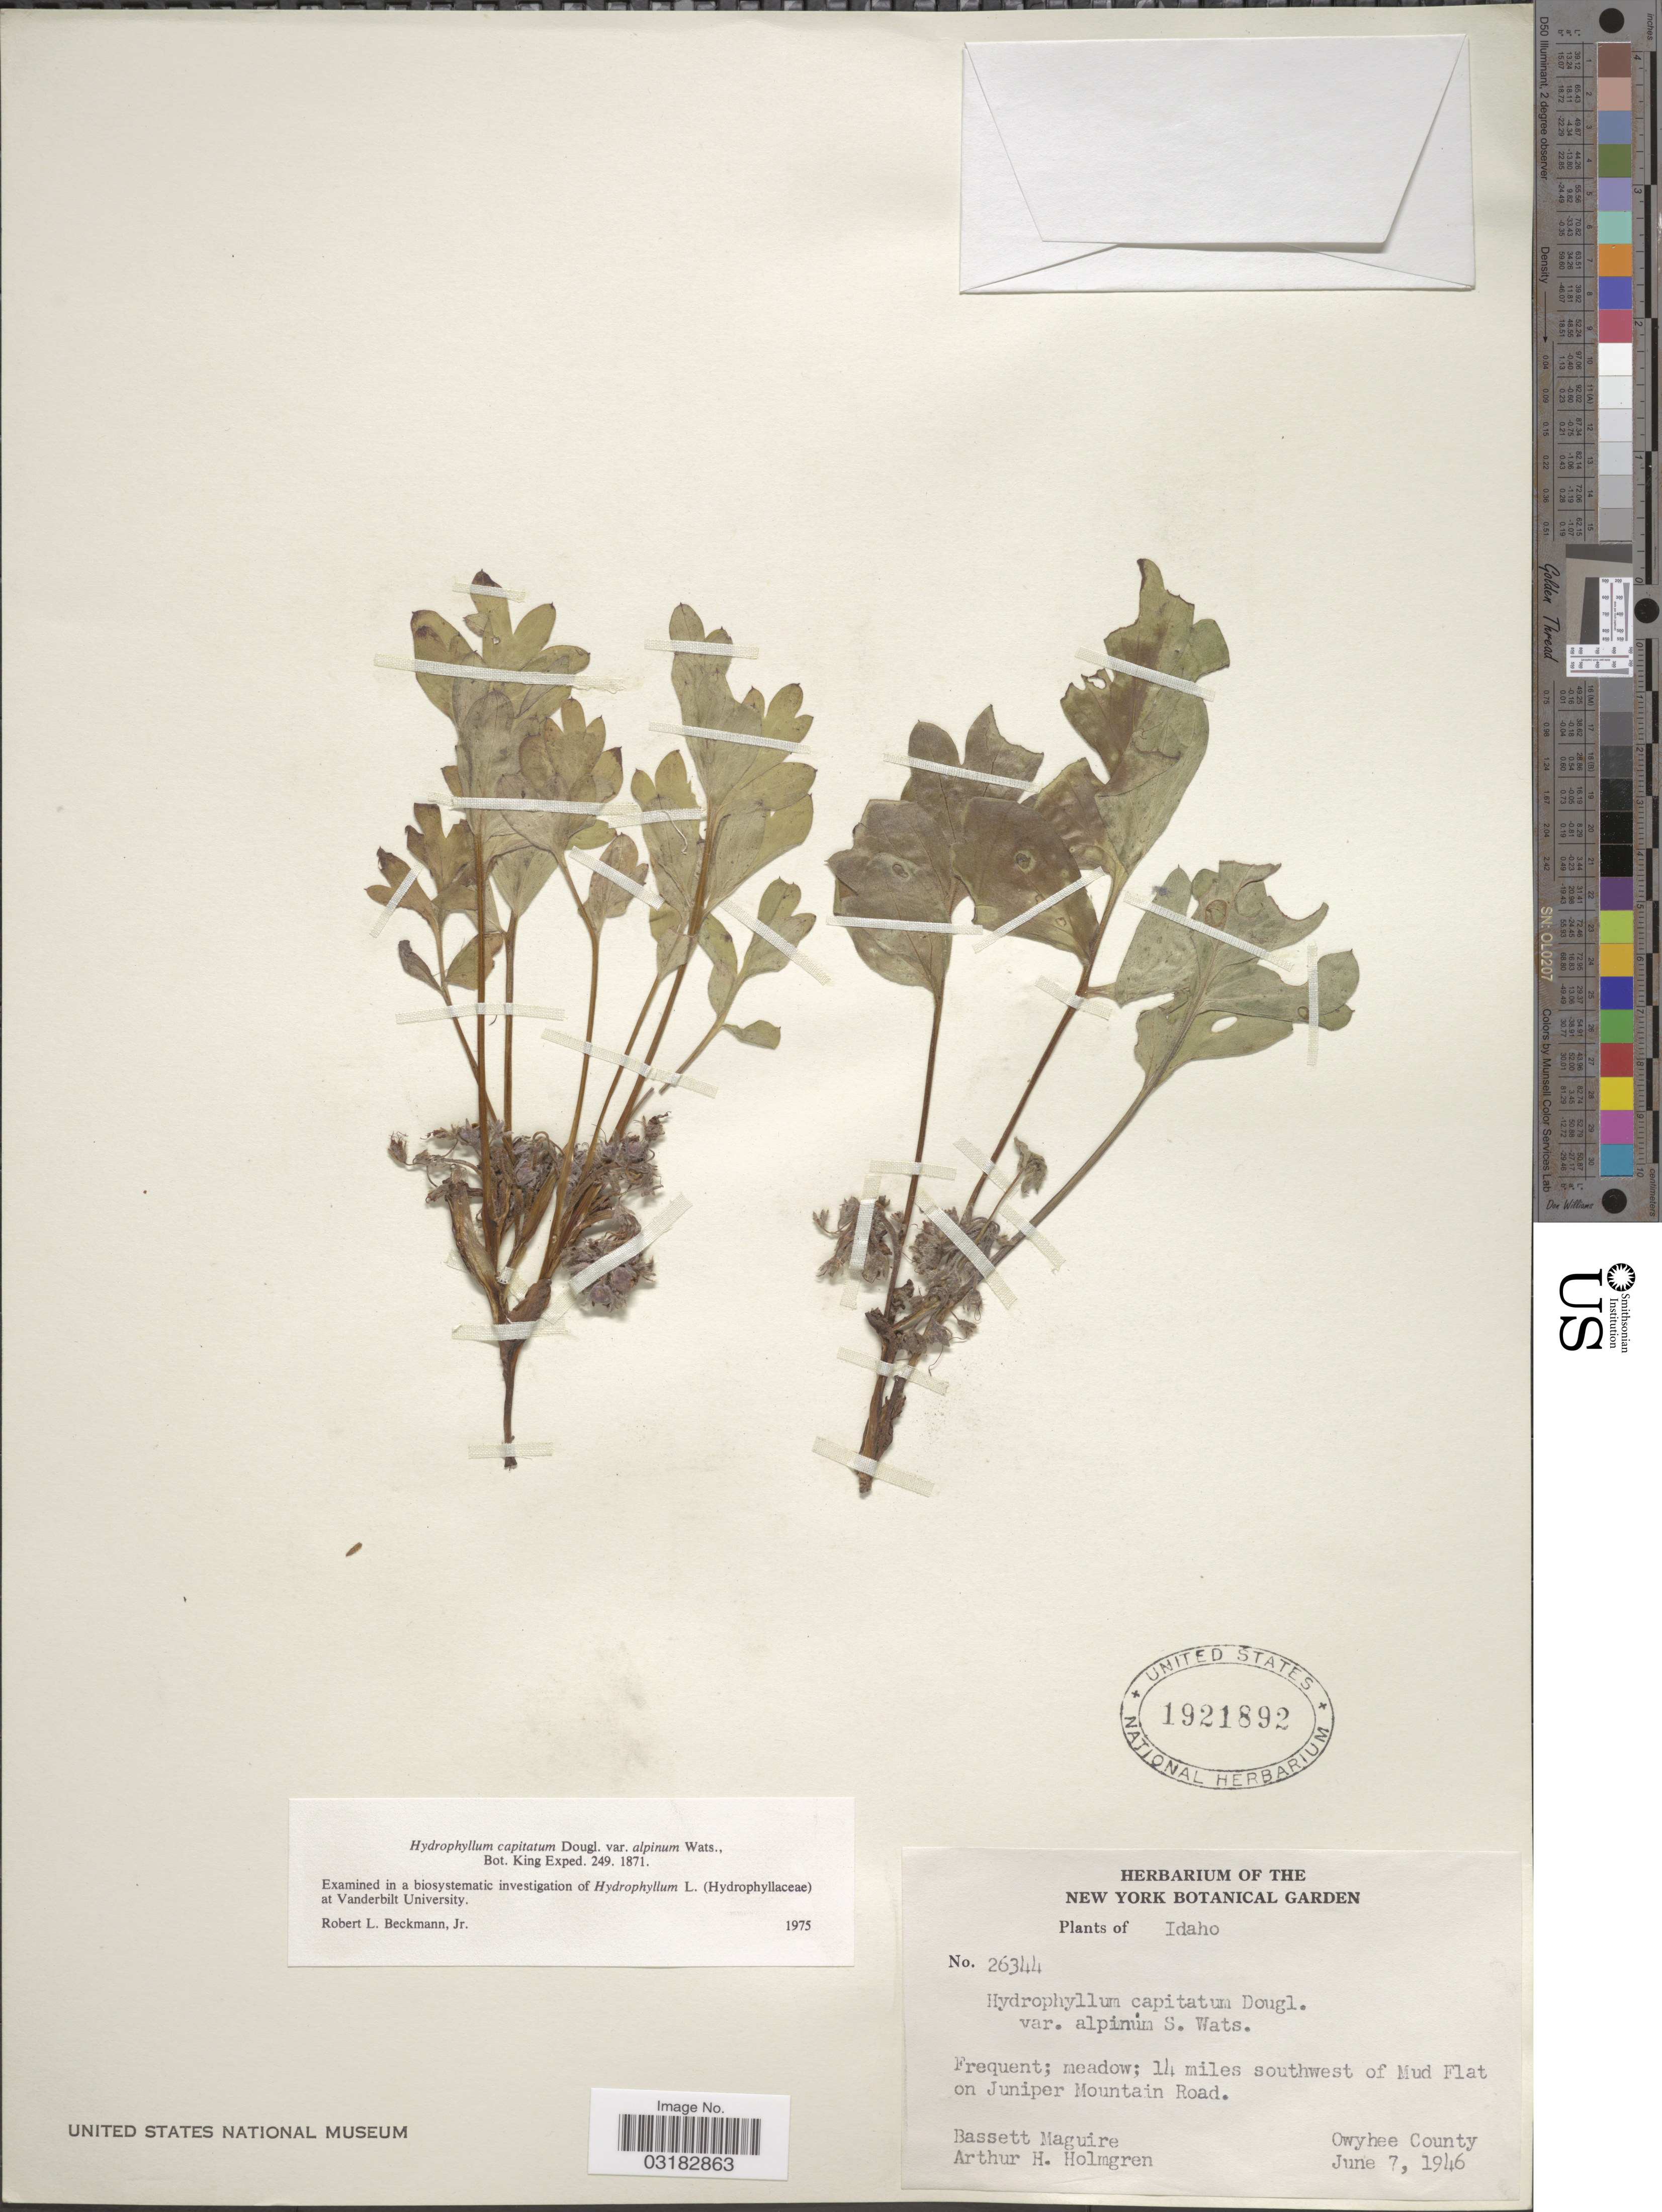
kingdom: Plantae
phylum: Tracheophyta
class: Magnoliopsida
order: Boraginales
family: Hydrophyllaceae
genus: Hydrophyllum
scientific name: Hydrophyllum capitatum var. alpinum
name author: S. Watson in C. King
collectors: B. Maguire & A. H. Holmgren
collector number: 26344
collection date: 1946-06-07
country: United States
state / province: Idaho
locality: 14 miles southwest of Mud Flat on Juniper Mountain Road. Owyhee County.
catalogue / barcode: US 1921892